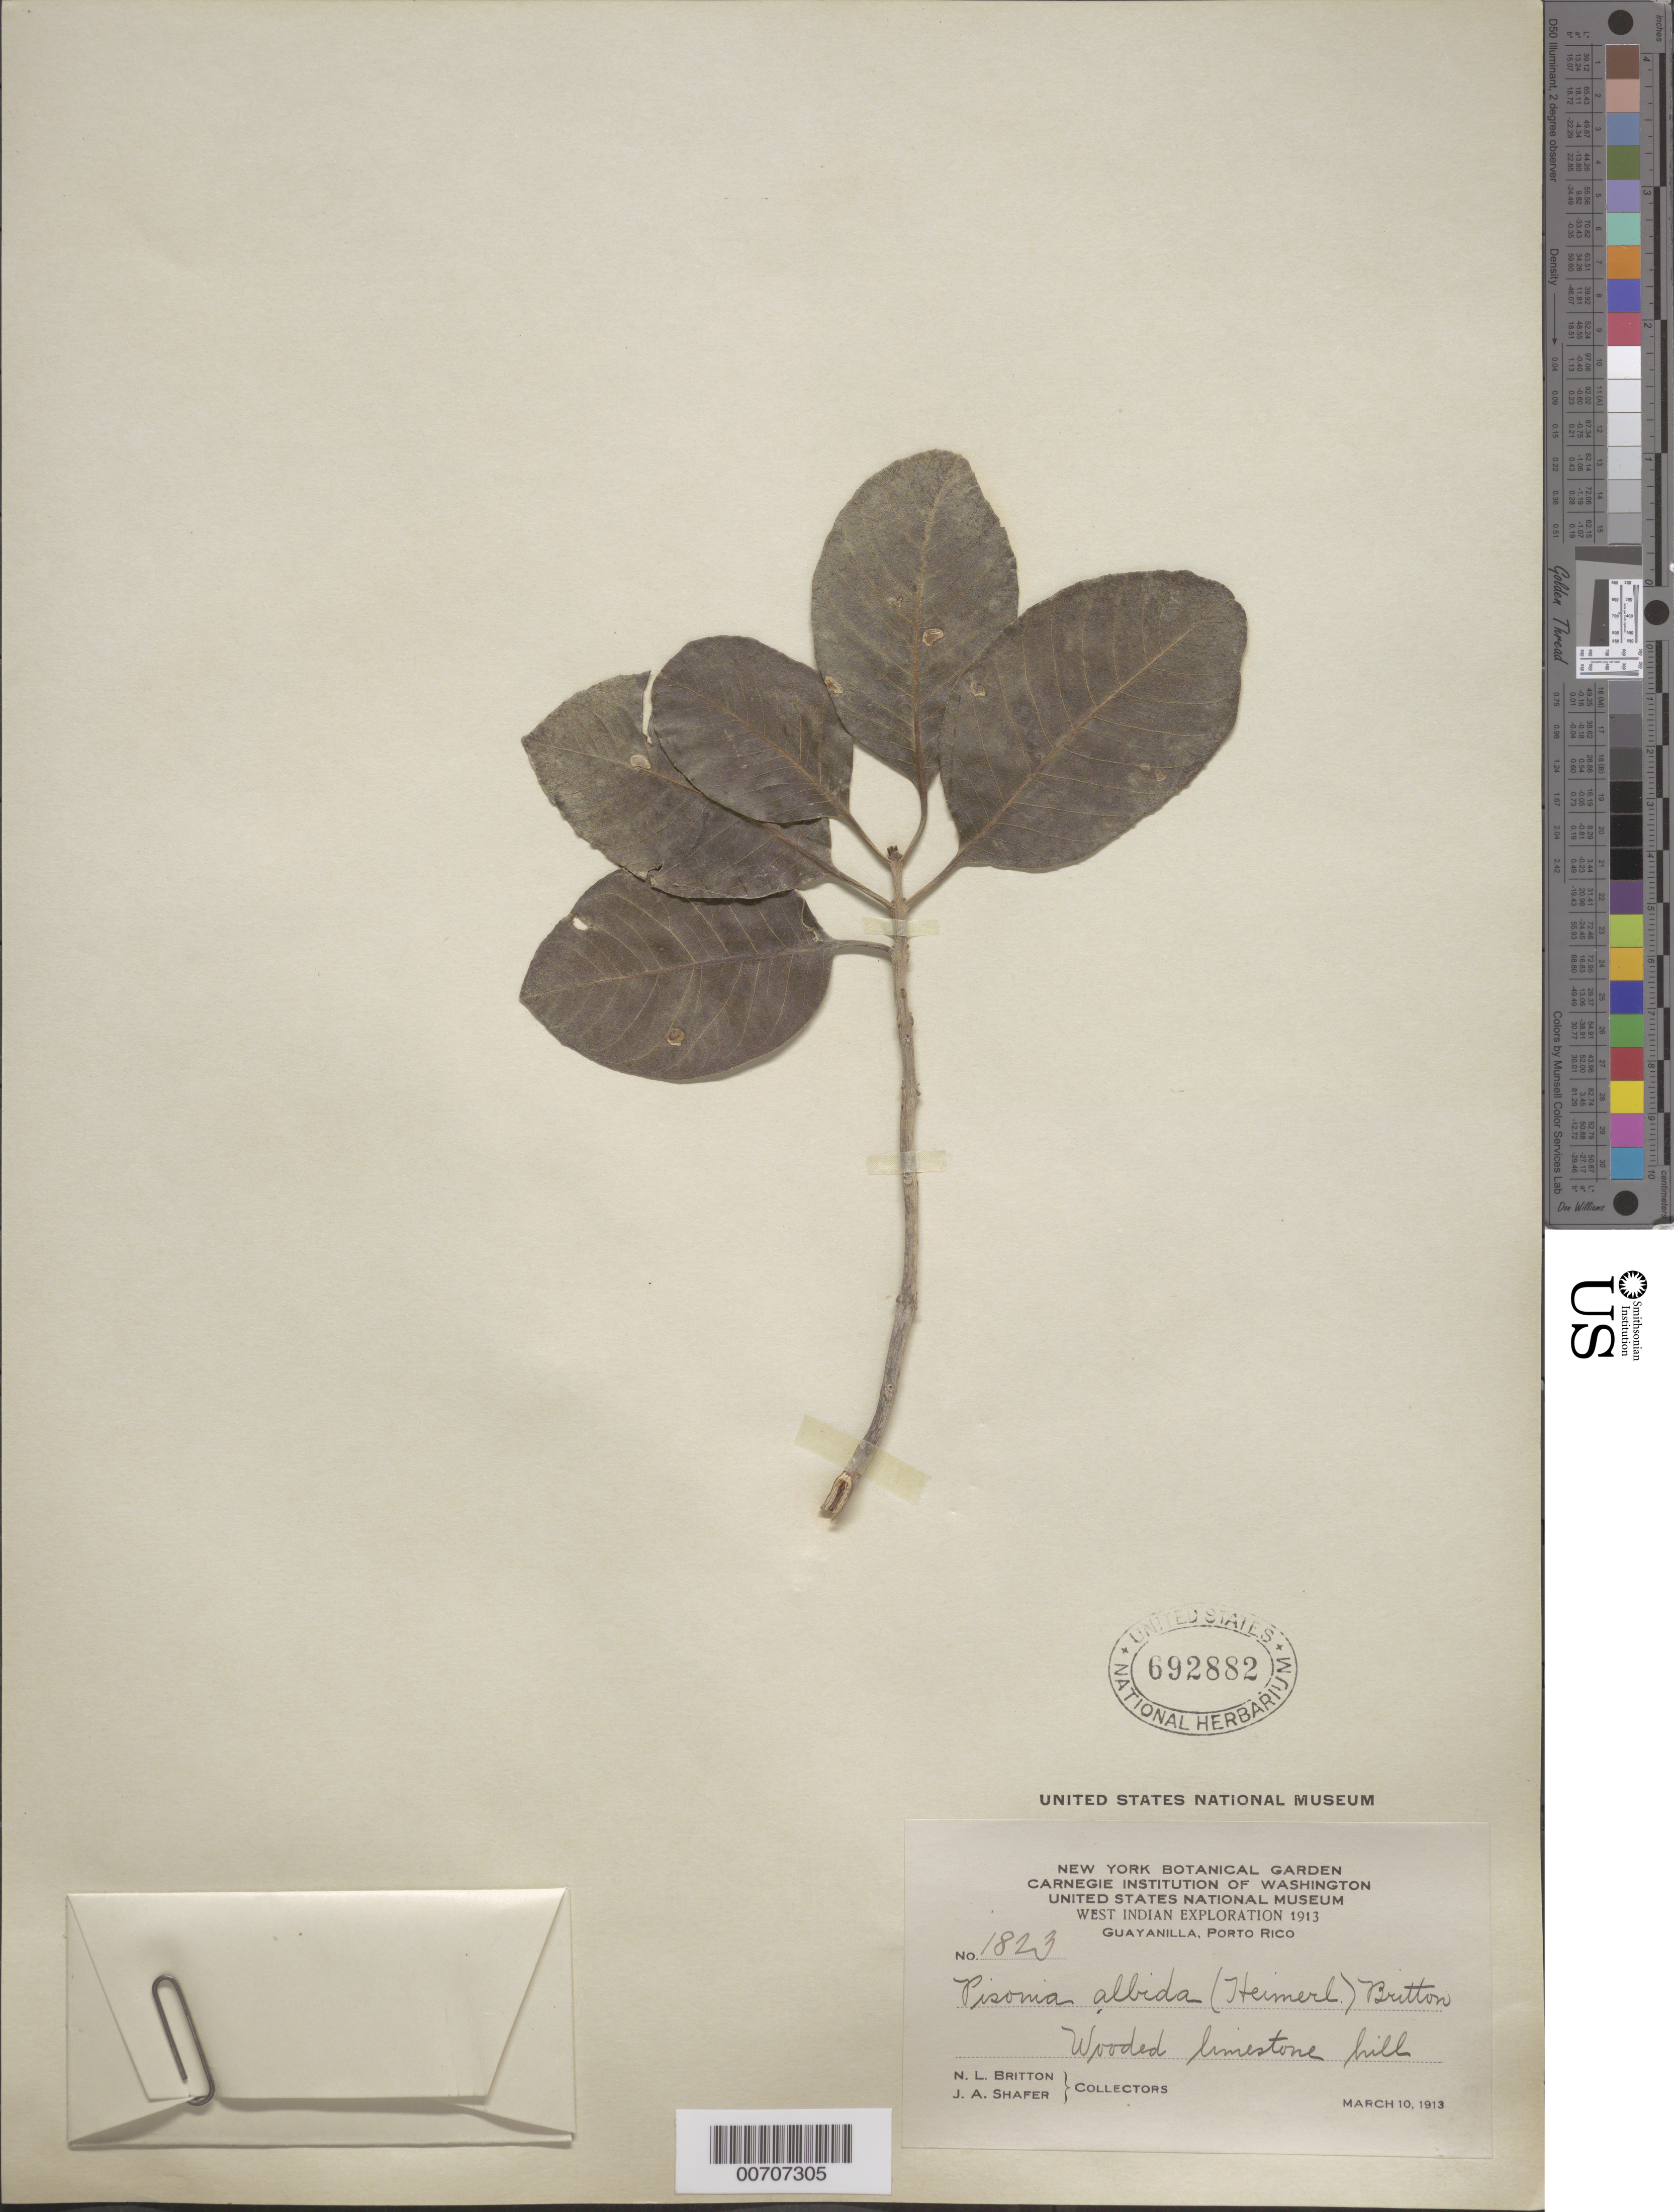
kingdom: Plantae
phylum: Tracheophyta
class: Magnoliopsida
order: Caryophyllales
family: Nyctaginaceae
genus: Pisonia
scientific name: Pisonia albida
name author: (Heimerl) Britton ex Standl.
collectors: N. Britton & J. A. Shafer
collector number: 1823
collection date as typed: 10 Mar 1913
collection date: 1913-03-10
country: Puerto Rico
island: Greater Antilles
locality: Guayanilla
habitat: Wooded limestone hills.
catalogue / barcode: US 692882